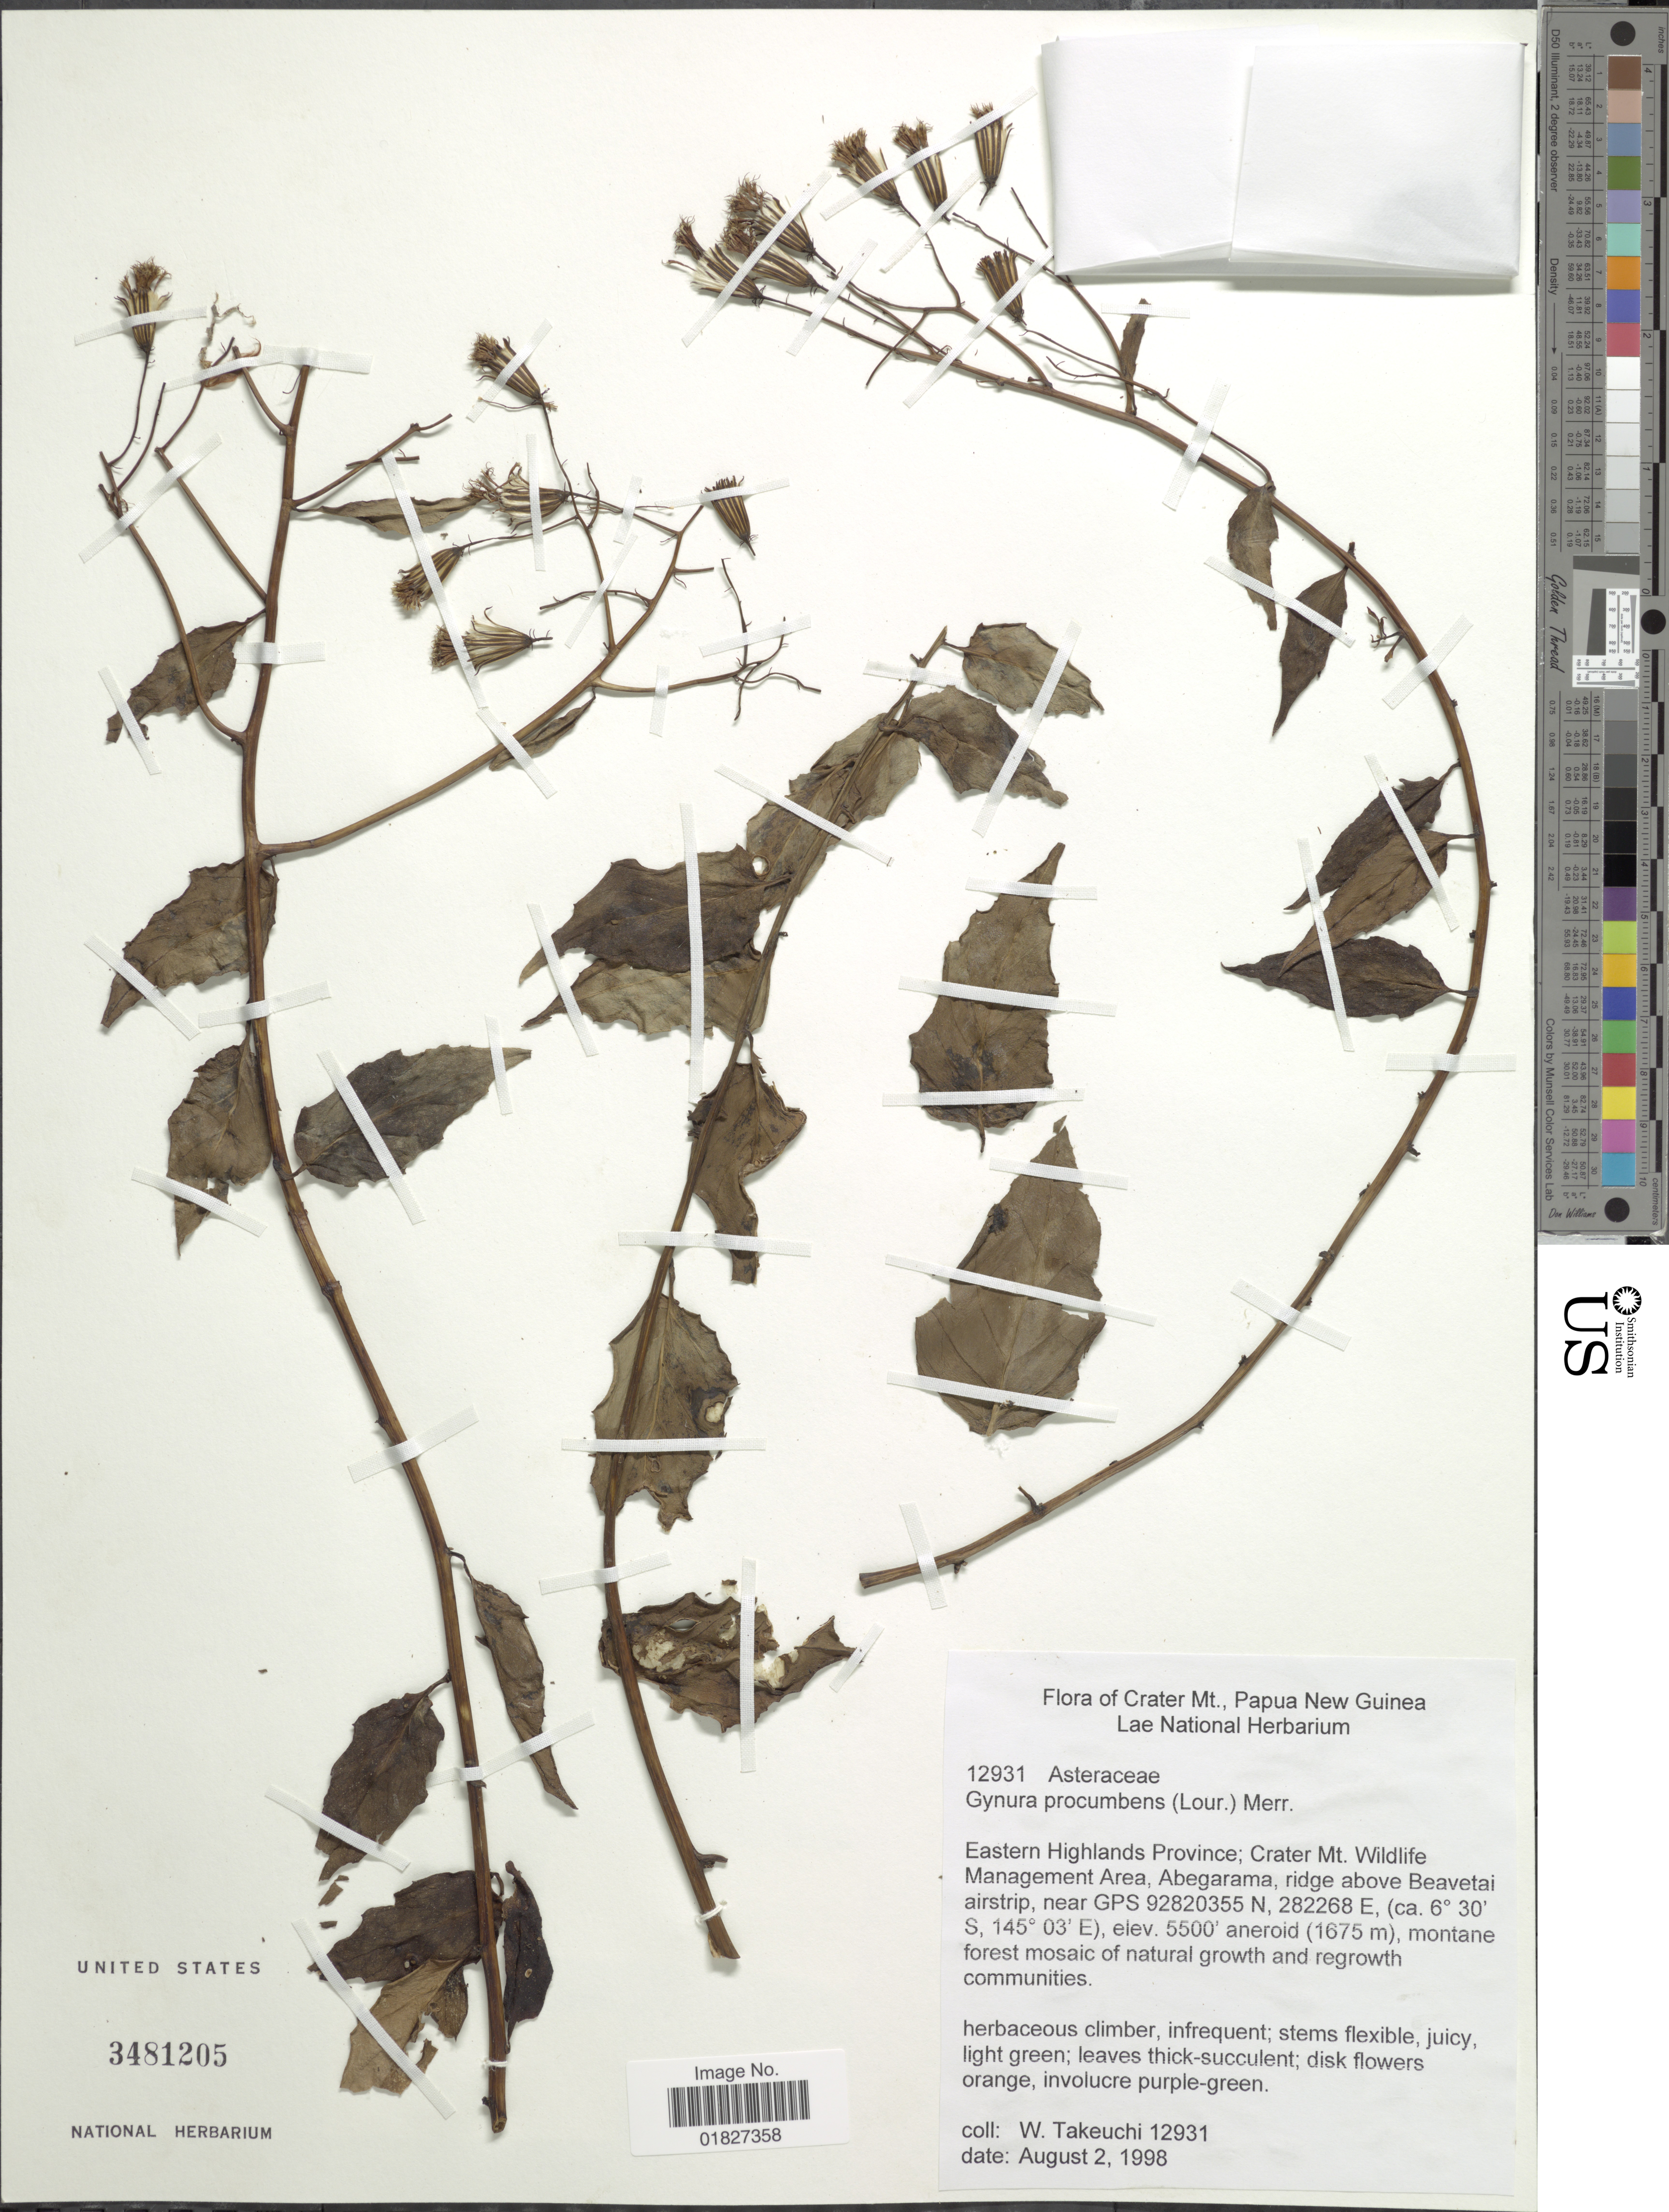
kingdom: Plantae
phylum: Tracheophyta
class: Magnoliopsida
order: Asterales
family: Asteraceae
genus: Gynura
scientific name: Gynura procumbens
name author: (Lour.) Merr.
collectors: W. Takeuchi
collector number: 12931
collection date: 1998-08-02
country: Papua New Guinea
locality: Crater Mt., Eastern Highlands Province, Crater Mt. Wildlife Management Area, Abegarama, ridge above Beavetai airstrip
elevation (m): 1676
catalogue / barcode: US 3481205